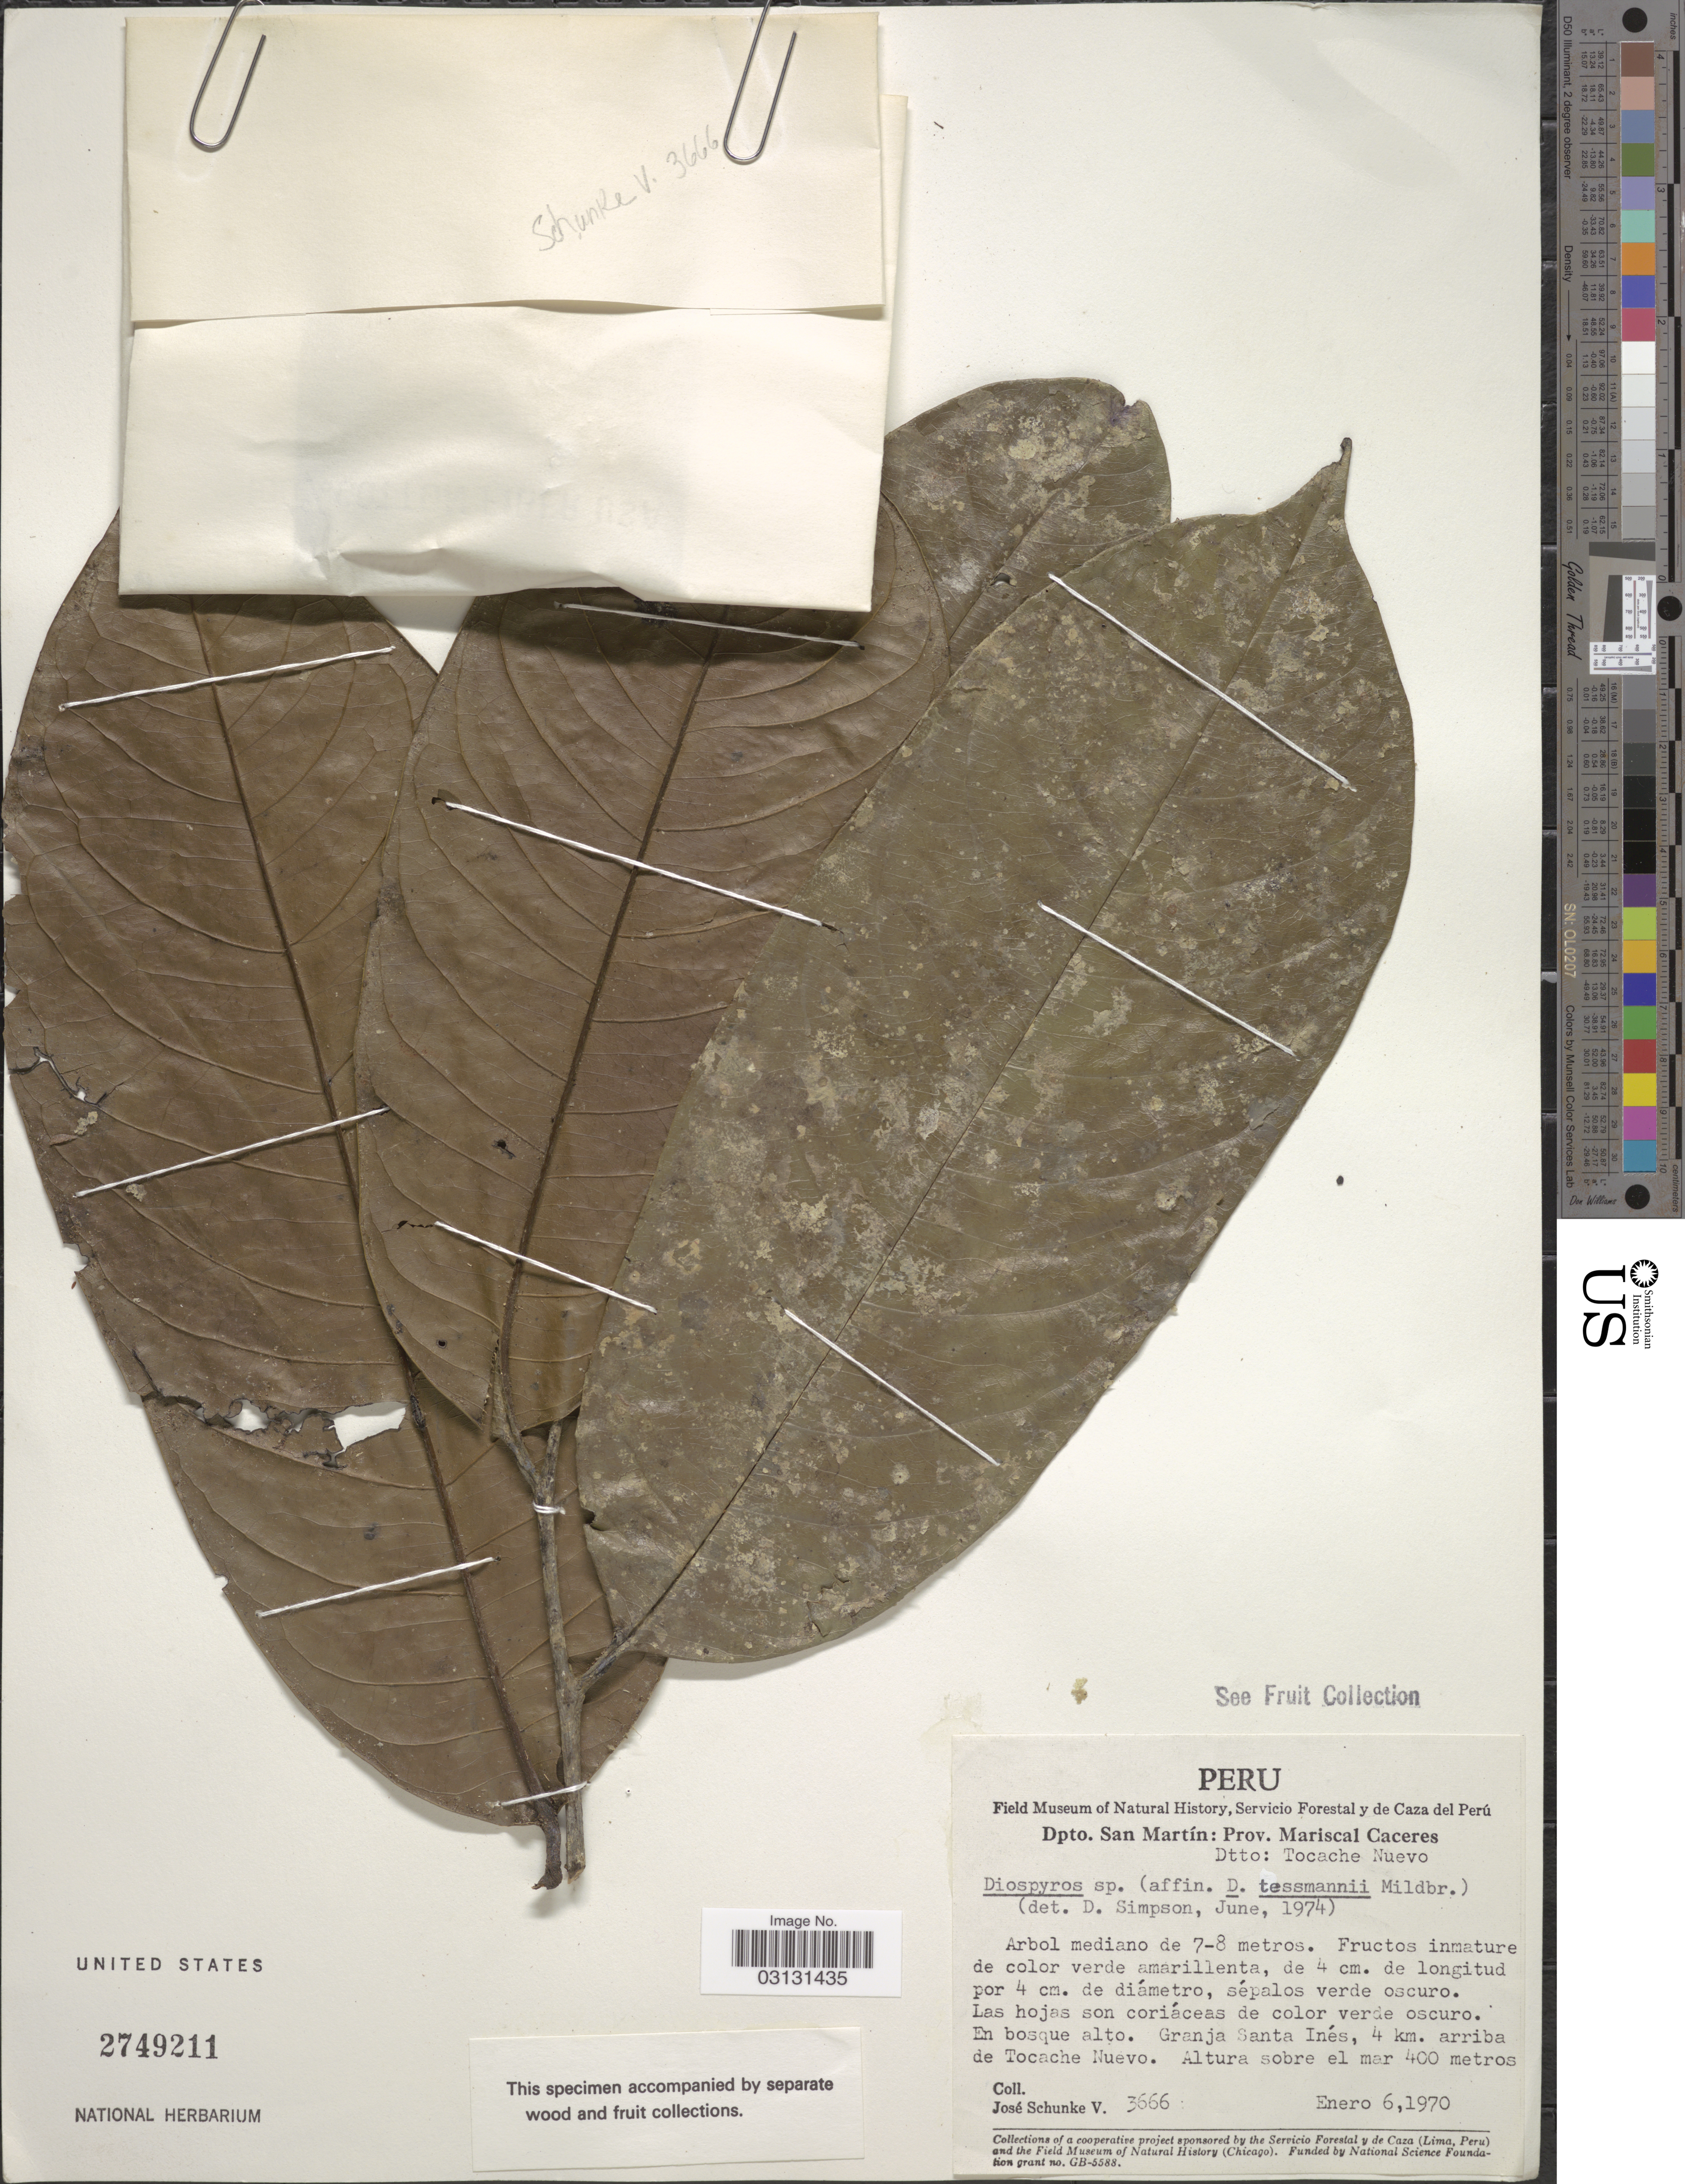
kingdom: Plantae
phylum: Tracheophyta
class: Magnoliopsida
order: Ericales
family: Ebenaceae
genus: Diospyros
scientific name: Diospyros tessmannii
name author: Mildbr.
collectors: J. Schunke Vigo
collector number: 3666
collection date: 1970-01-06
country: Peru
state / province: San Martín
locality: Dpto. San Martín: Prov. Mariscal Caceres. Dtto: Tocache Nuevo. Granja Santa Inés, 4 km. arriba de Tocache Nuevo.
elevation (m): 400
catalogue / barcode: US 2749211